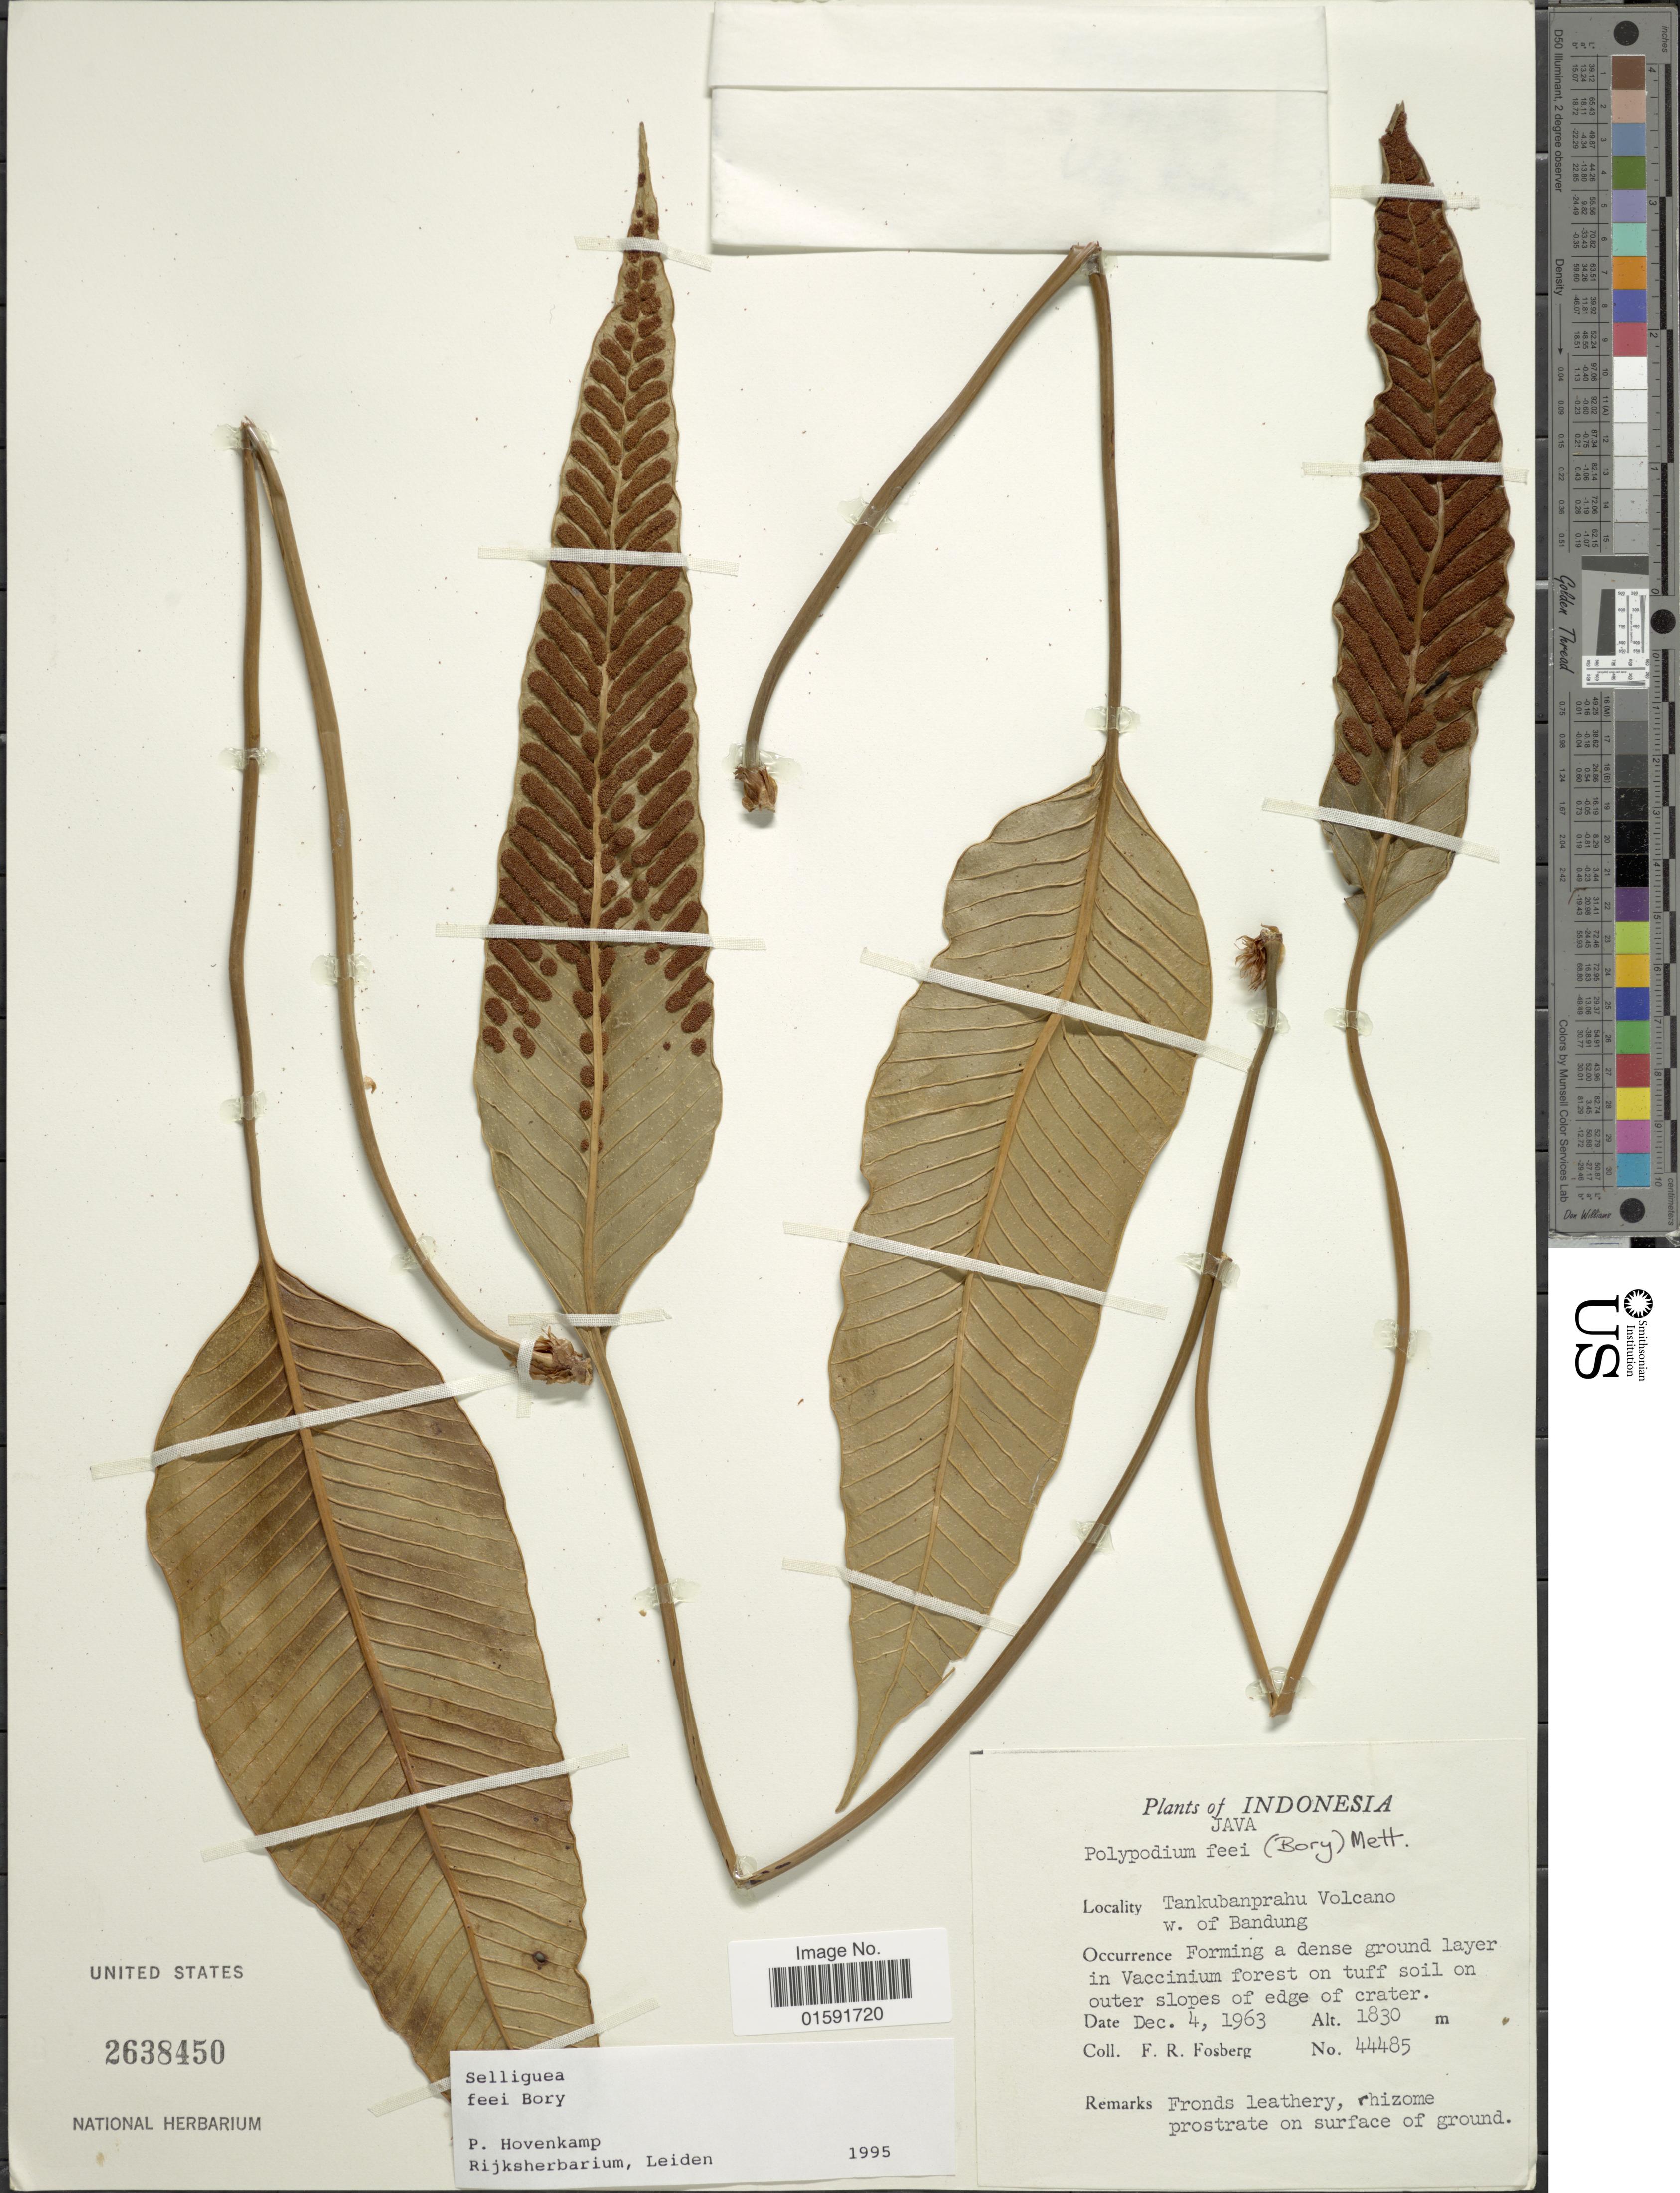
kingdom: Plantae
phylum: Tracheophyta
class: Polypodiopsida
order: Polypodiales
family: Polypodiaceae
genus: Selliguea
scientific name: Selliguea feei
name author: Bory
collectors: F. R. Fosberg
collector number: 44485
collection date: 1963-12-04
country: Indonesia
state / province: Java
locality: Tankubanprahu Volcano, W. of Bandung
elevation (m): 1830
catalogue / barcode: US 2638450